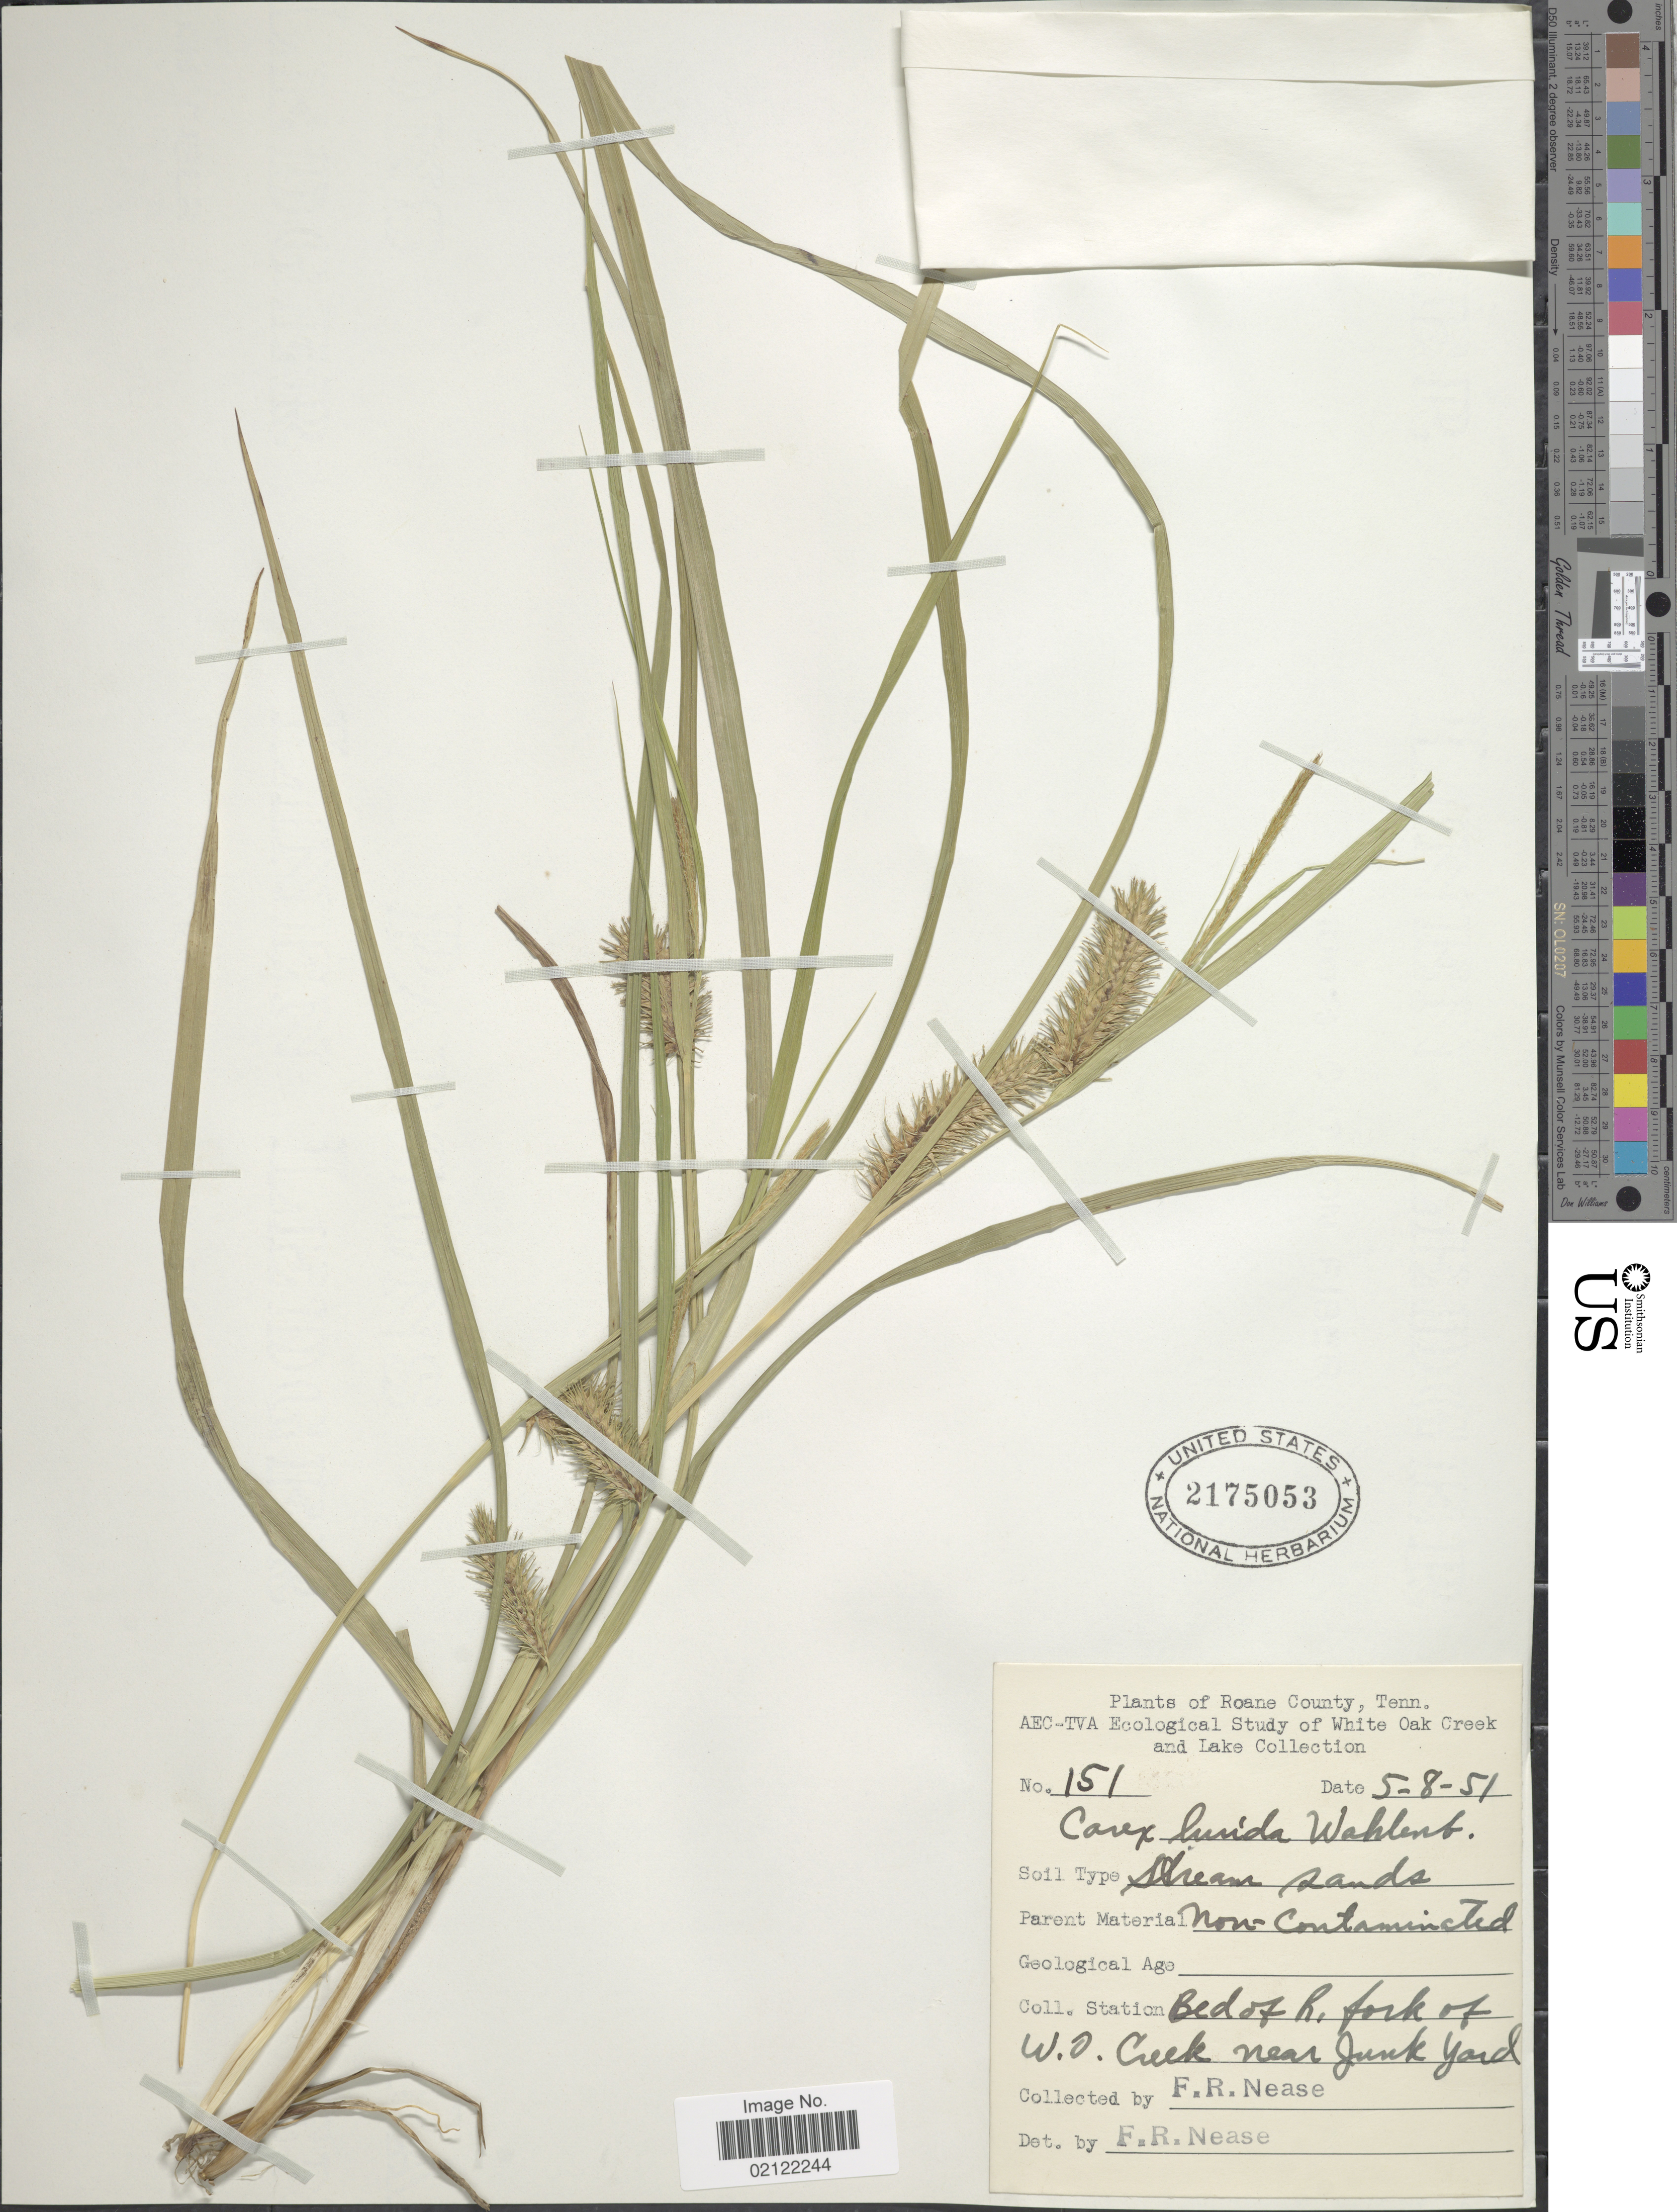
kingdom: Plantae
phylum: Tracheophyta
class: Liliopsida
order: Poales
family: Cyperaceae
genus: Carex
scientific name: Carex lurida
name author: Wahlenb.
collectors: F. Nease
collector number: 151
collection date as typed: Transcribed d/m/y: 8/5/51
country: United States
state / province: Tennessee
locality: Roane County, Tenn. AEC-TVA Ecological Study of White Oak Creek and Lake Collection. Bed of R. fork of W.O. Creek near Junk Yard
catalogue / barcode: US 2175053